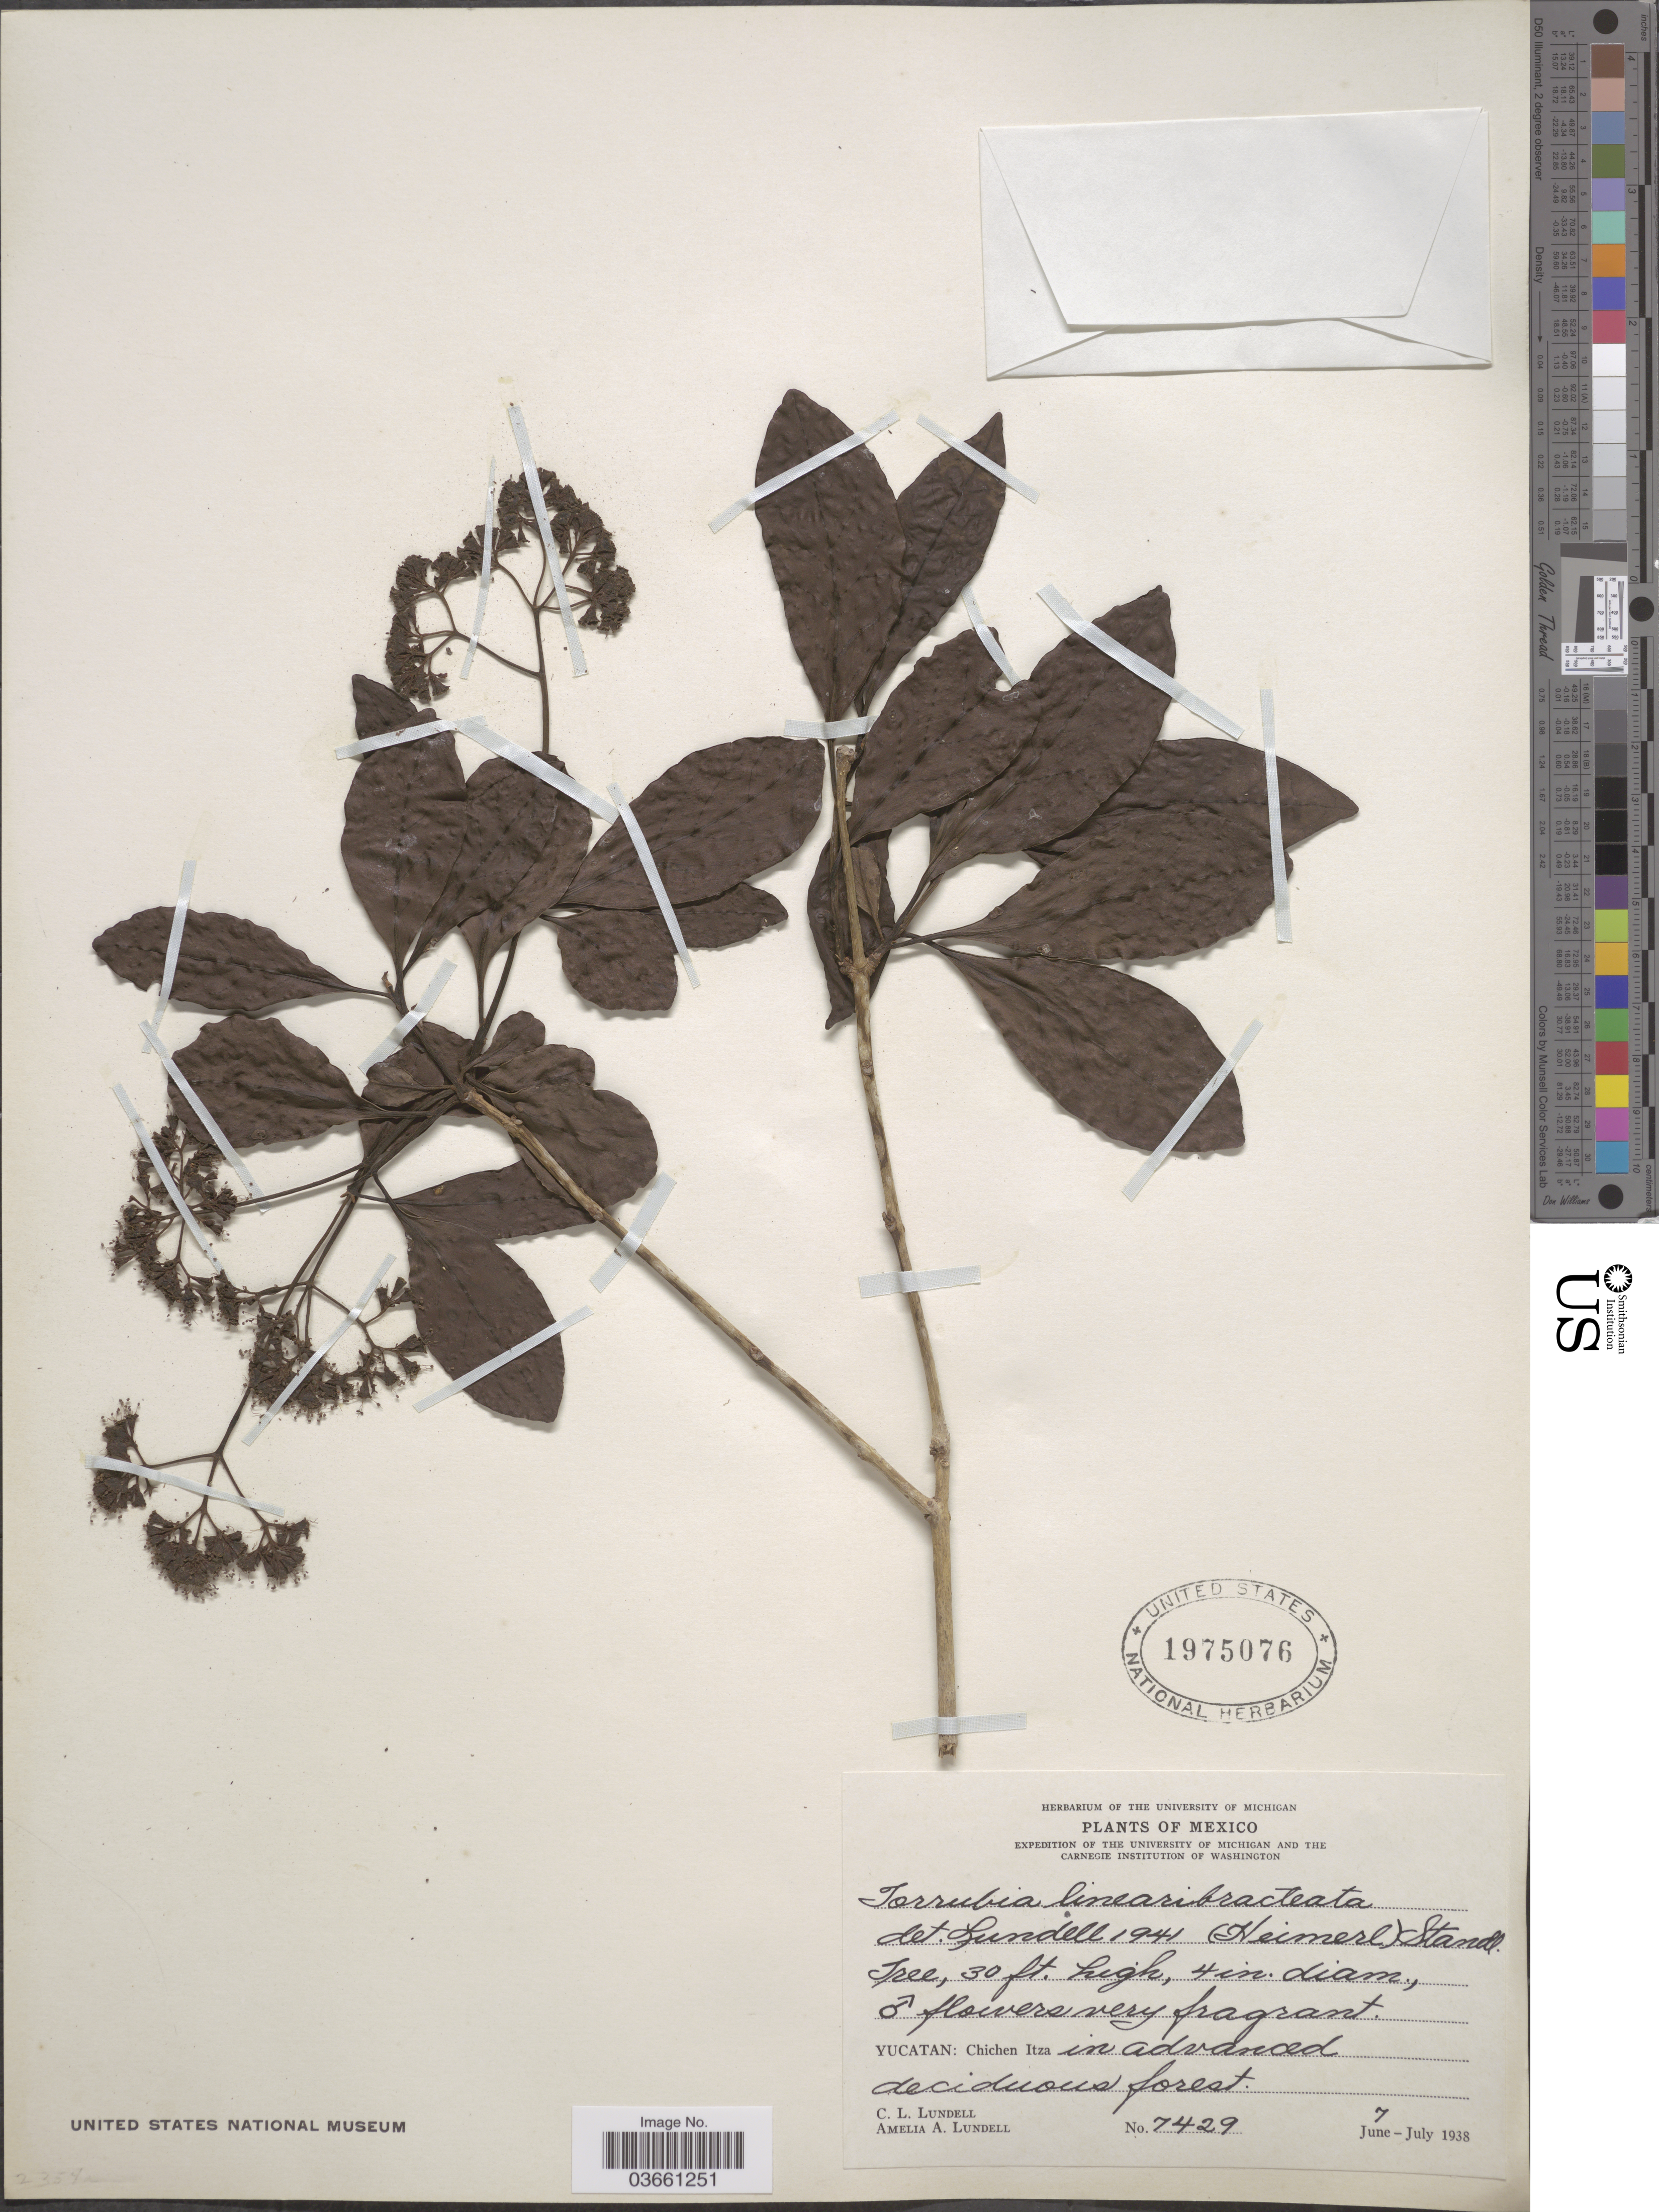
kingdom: Plantae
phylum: Tracheophyta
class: Magnoliopsida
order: Caryophyllales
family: Nyctaginaceae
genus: Guapira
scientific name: Guapira costaricana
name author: (Standl.) Woodson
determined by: Strong, Mark T., (BOT), Smithsonian Institution - National Museum of Natural History (UNITED STATES)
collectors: C. L. Lundell & A. A. Lundell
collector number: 7429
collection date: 1938-06-07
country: Mexico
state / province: Yucatán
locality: Chichen Itza in advanced deciduous forest.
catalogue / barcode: US 1975076